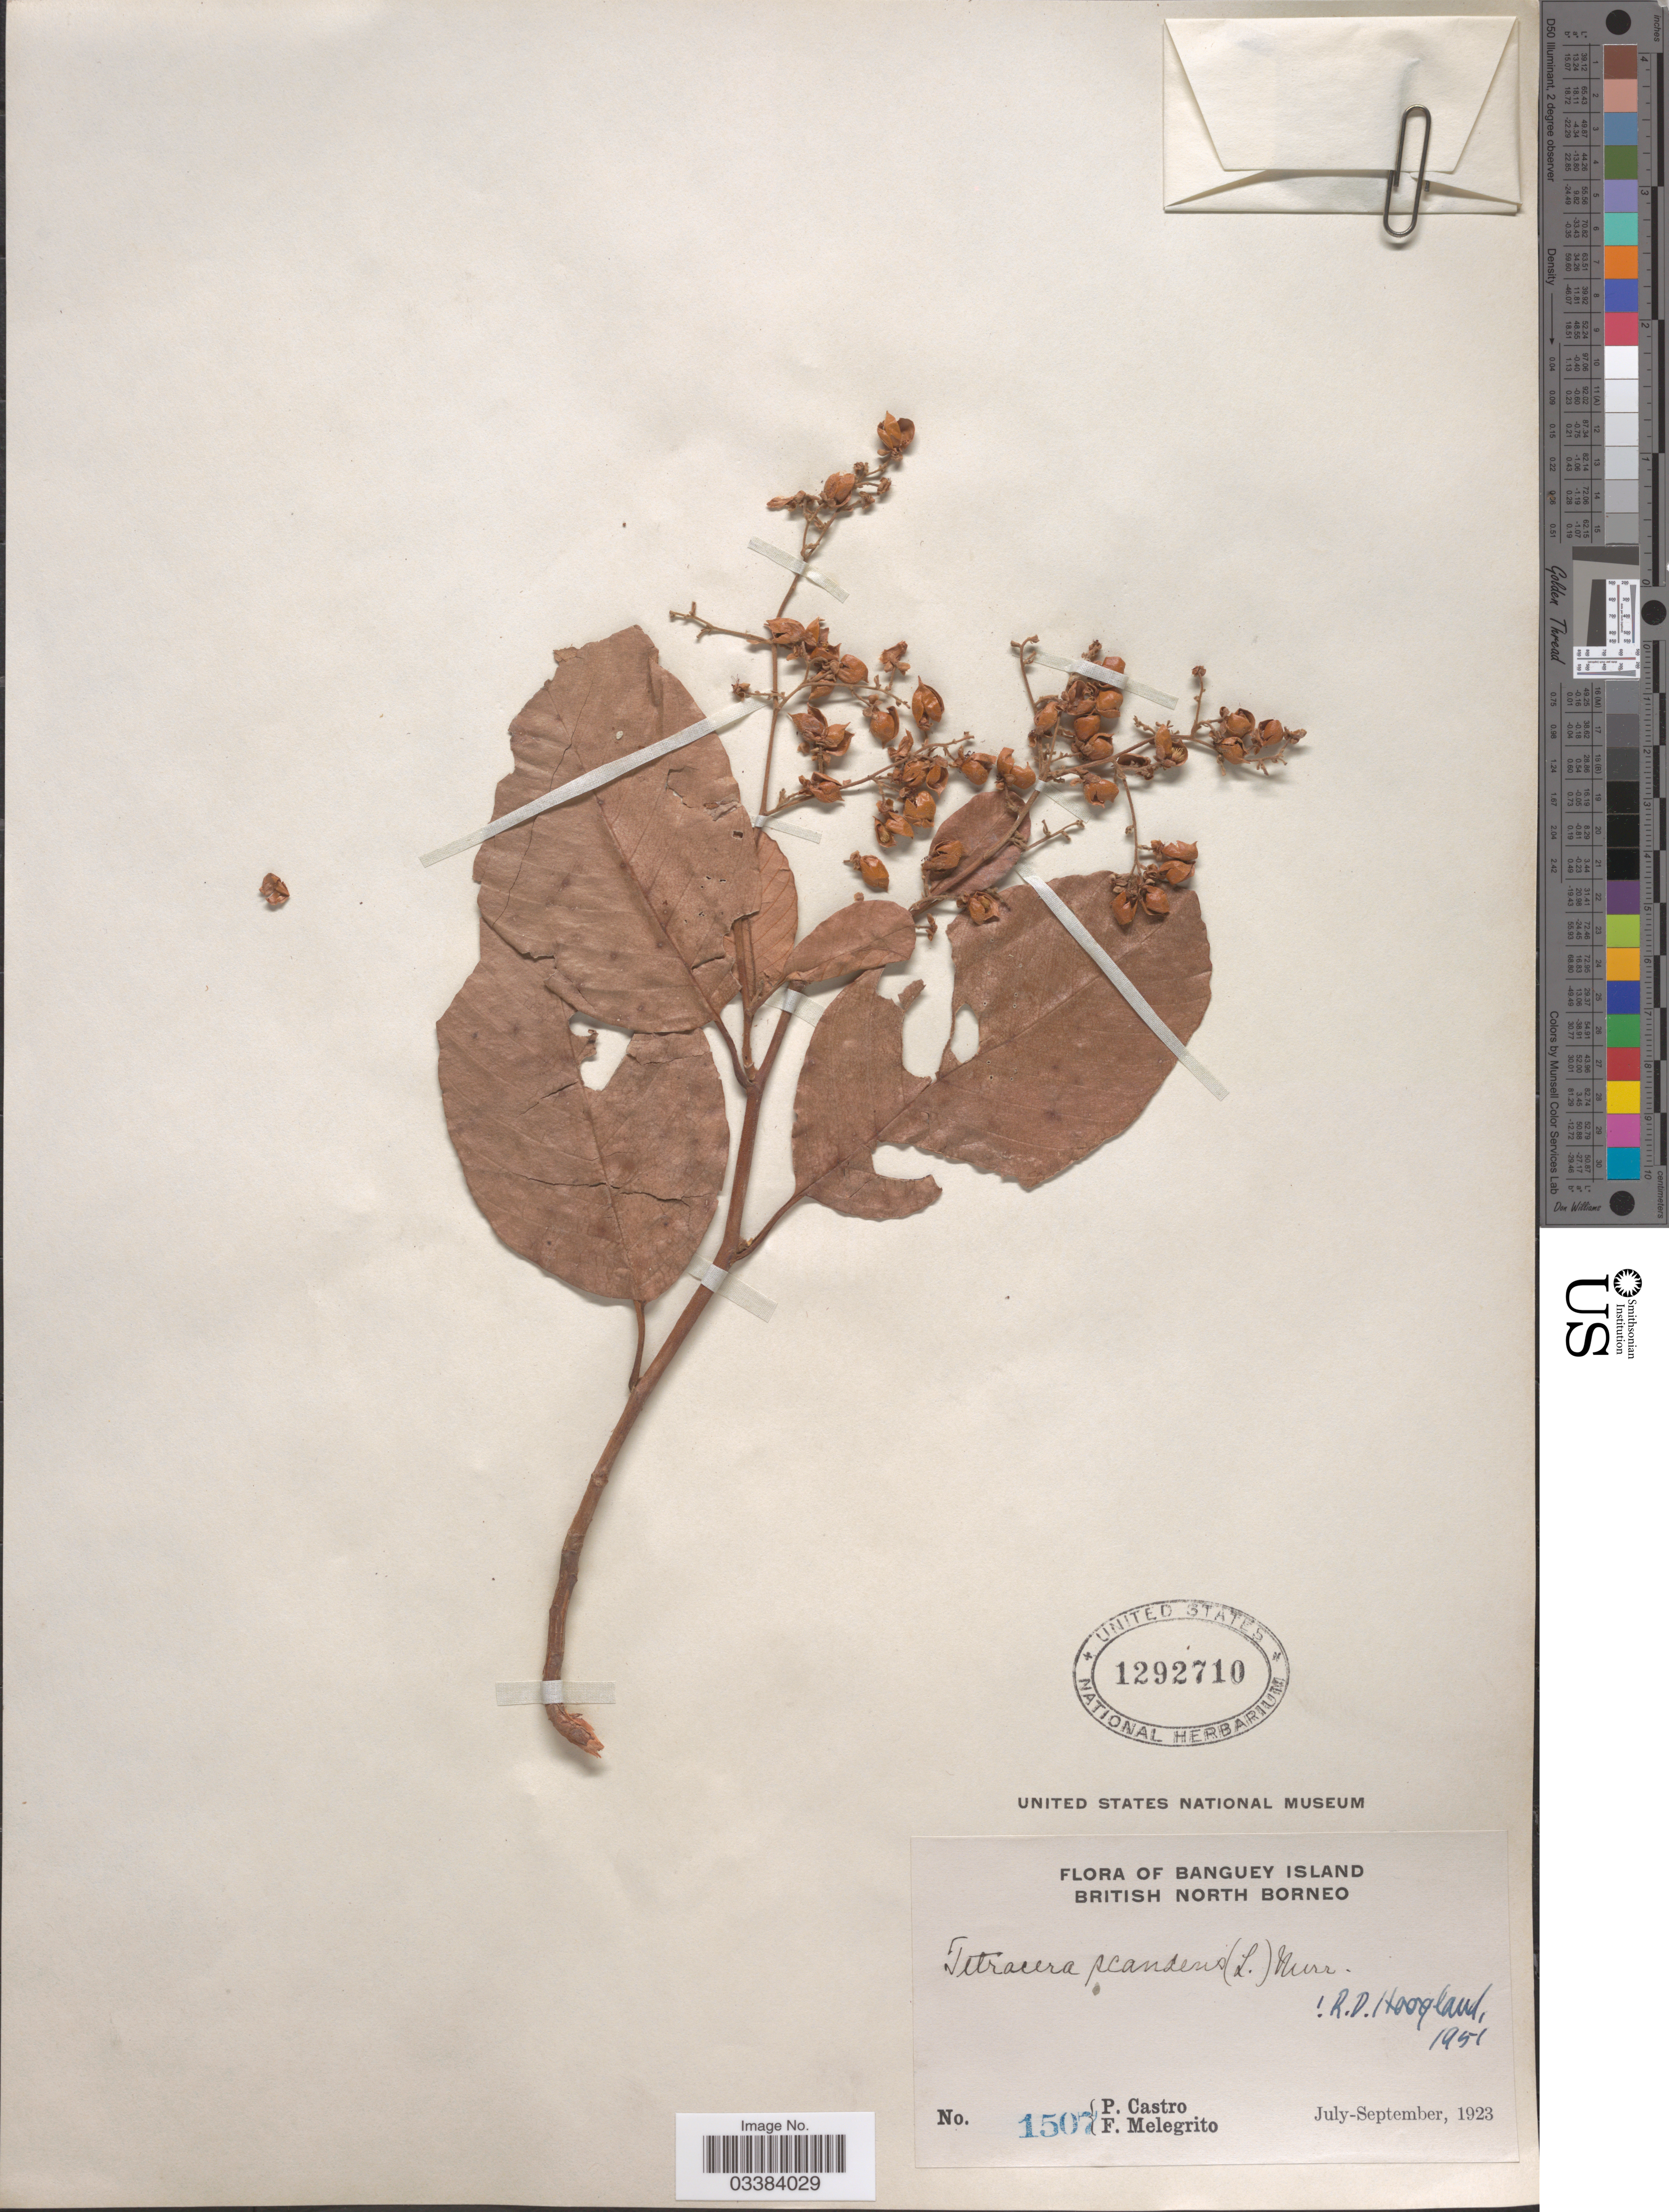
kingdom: Plantae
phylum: Tracheophyta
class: Magnoliopsida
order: Dilleniales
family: Dilleniaceae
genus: Tetracera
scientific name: Tetracera scandens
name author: (L.) Merr.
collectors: P. Castro & F. Melegrito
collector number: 1507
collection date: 1923-07/1923-09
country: Malaysia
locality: Banguey Island. British North Borneo.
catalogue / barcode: US 1292710